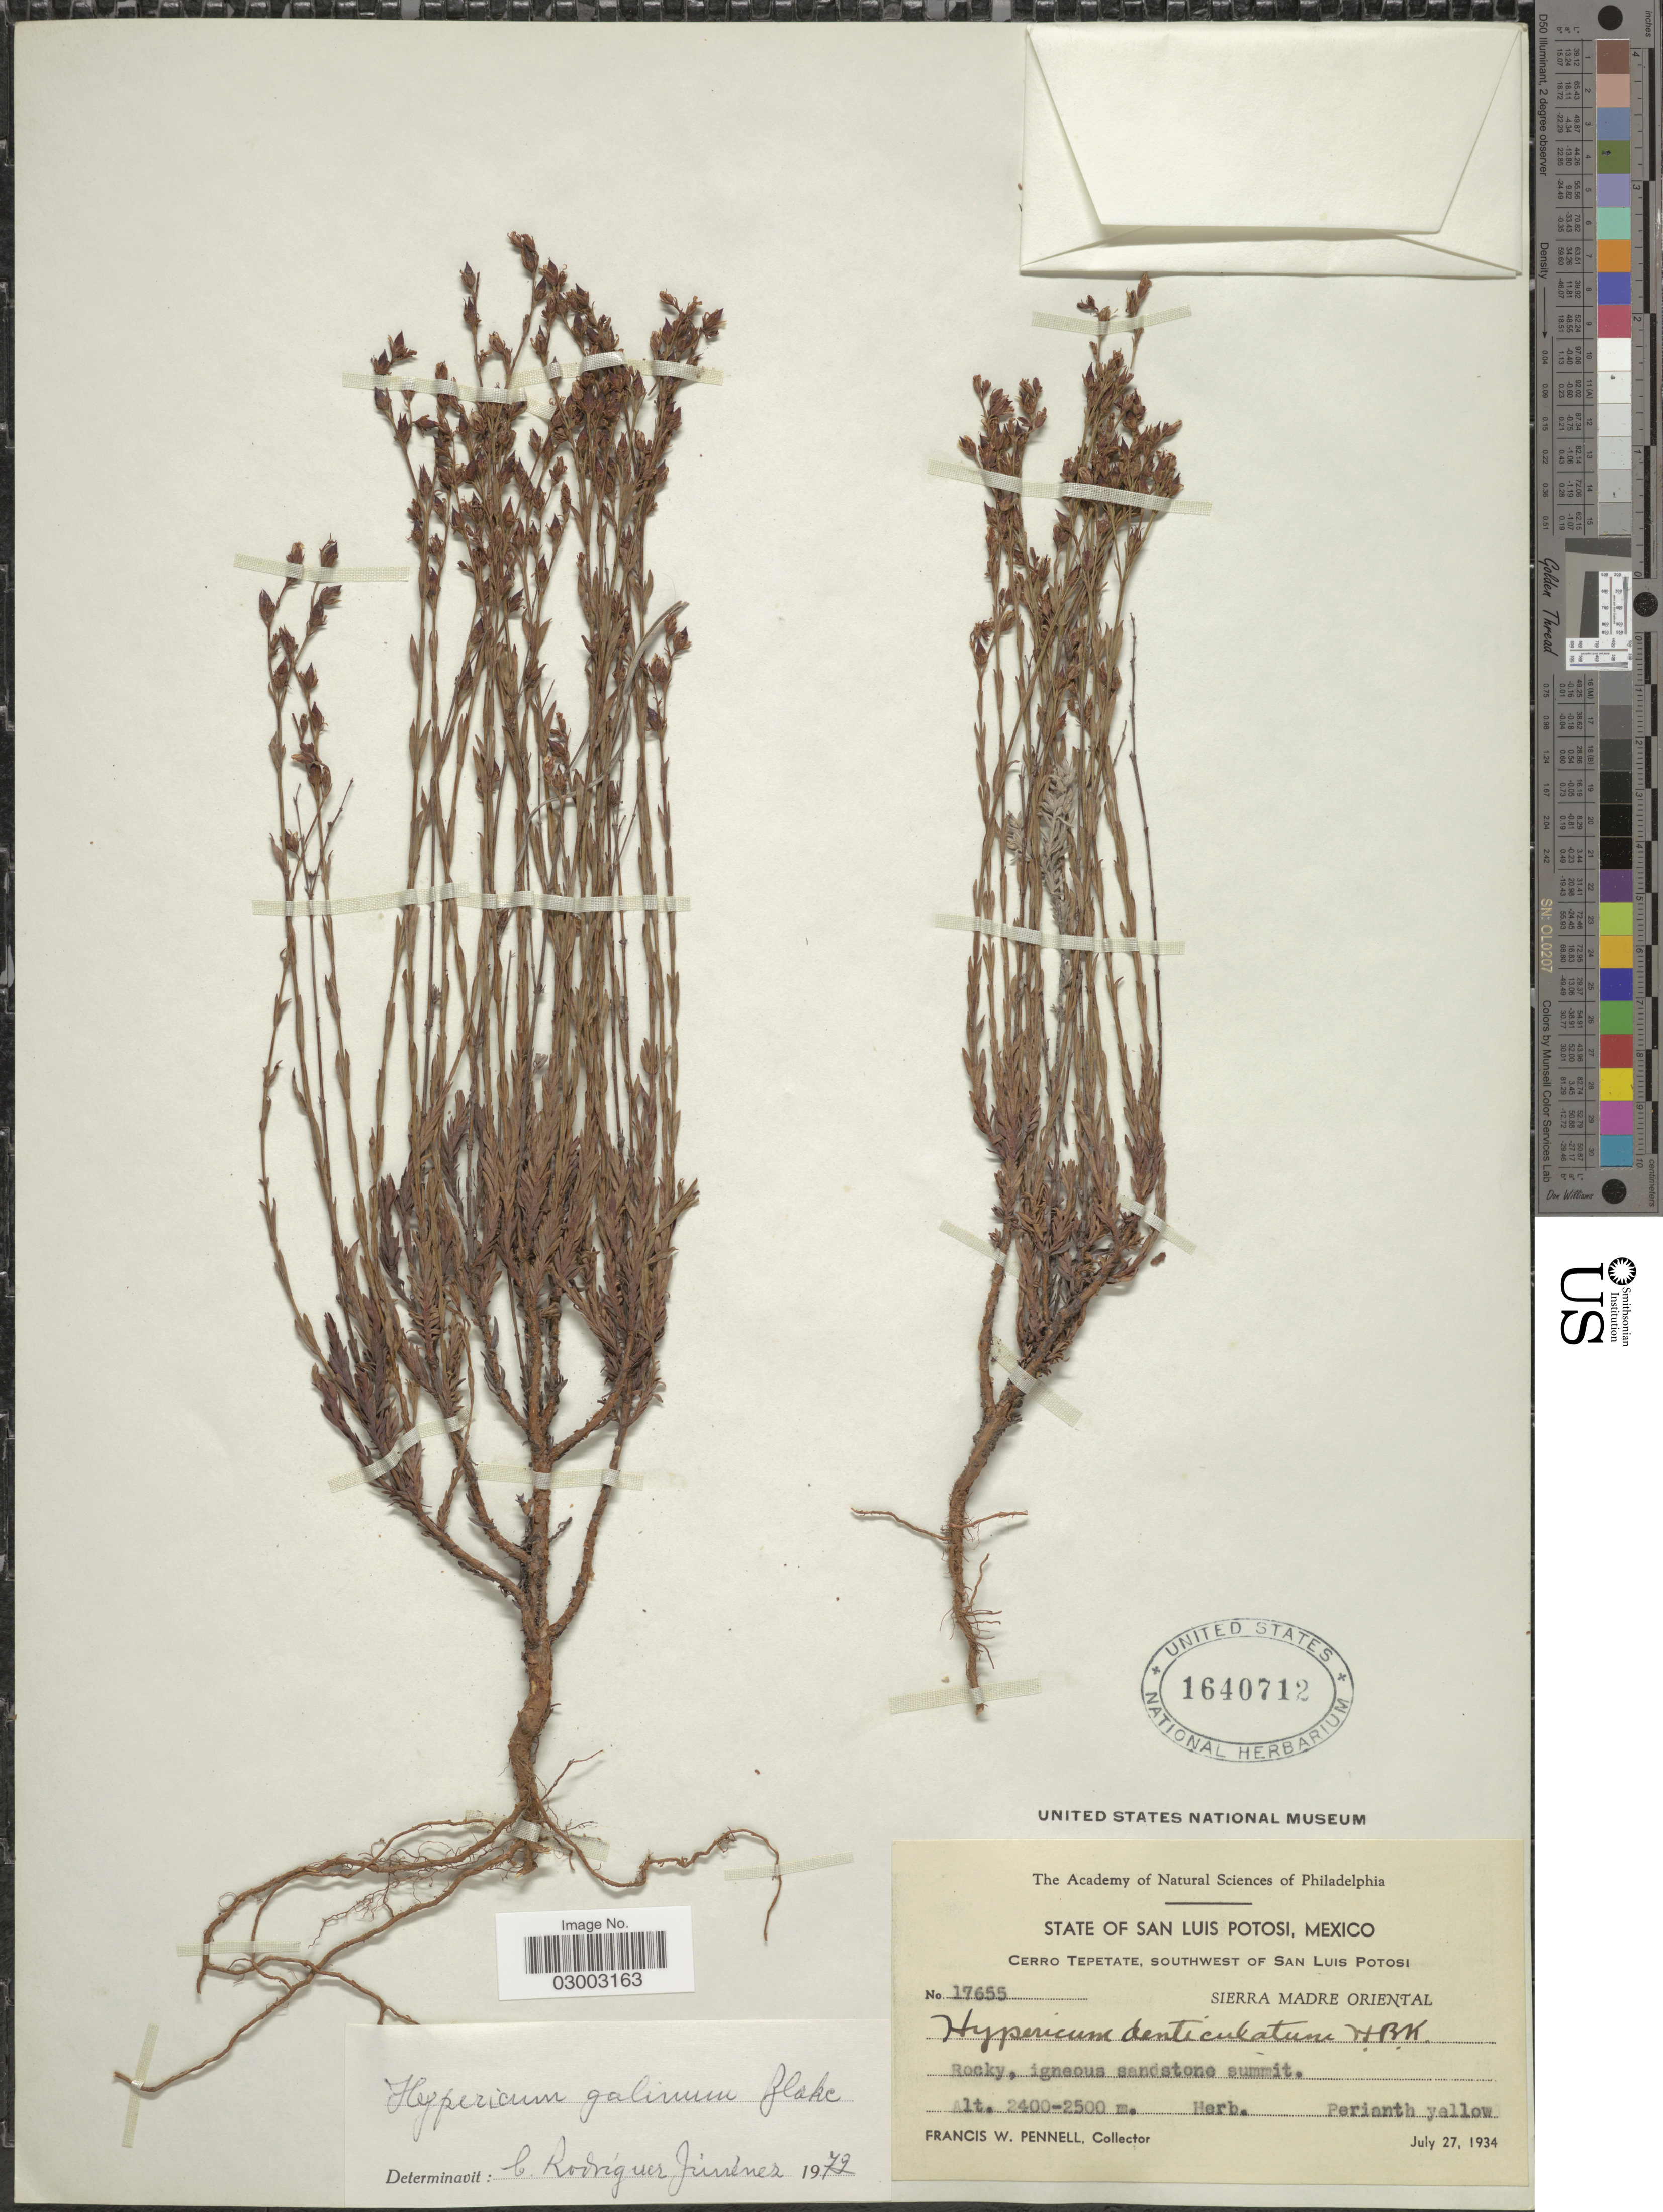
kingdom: Plantae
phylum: Tracheophyta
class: Magnoliopsida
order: Malpighiales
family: Hypericaceae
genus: Hypericum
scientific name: Hypericum galinum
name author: S.F. Blake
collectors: F. W. Pennell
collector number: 17655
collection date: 1934-07-27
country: Mexico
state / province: San Luis Potosí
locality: Cerro Tepetate, Southwest of San Luis Potosi, Sierra Madre Oriental.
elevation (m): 2400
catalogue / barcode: US 1640712